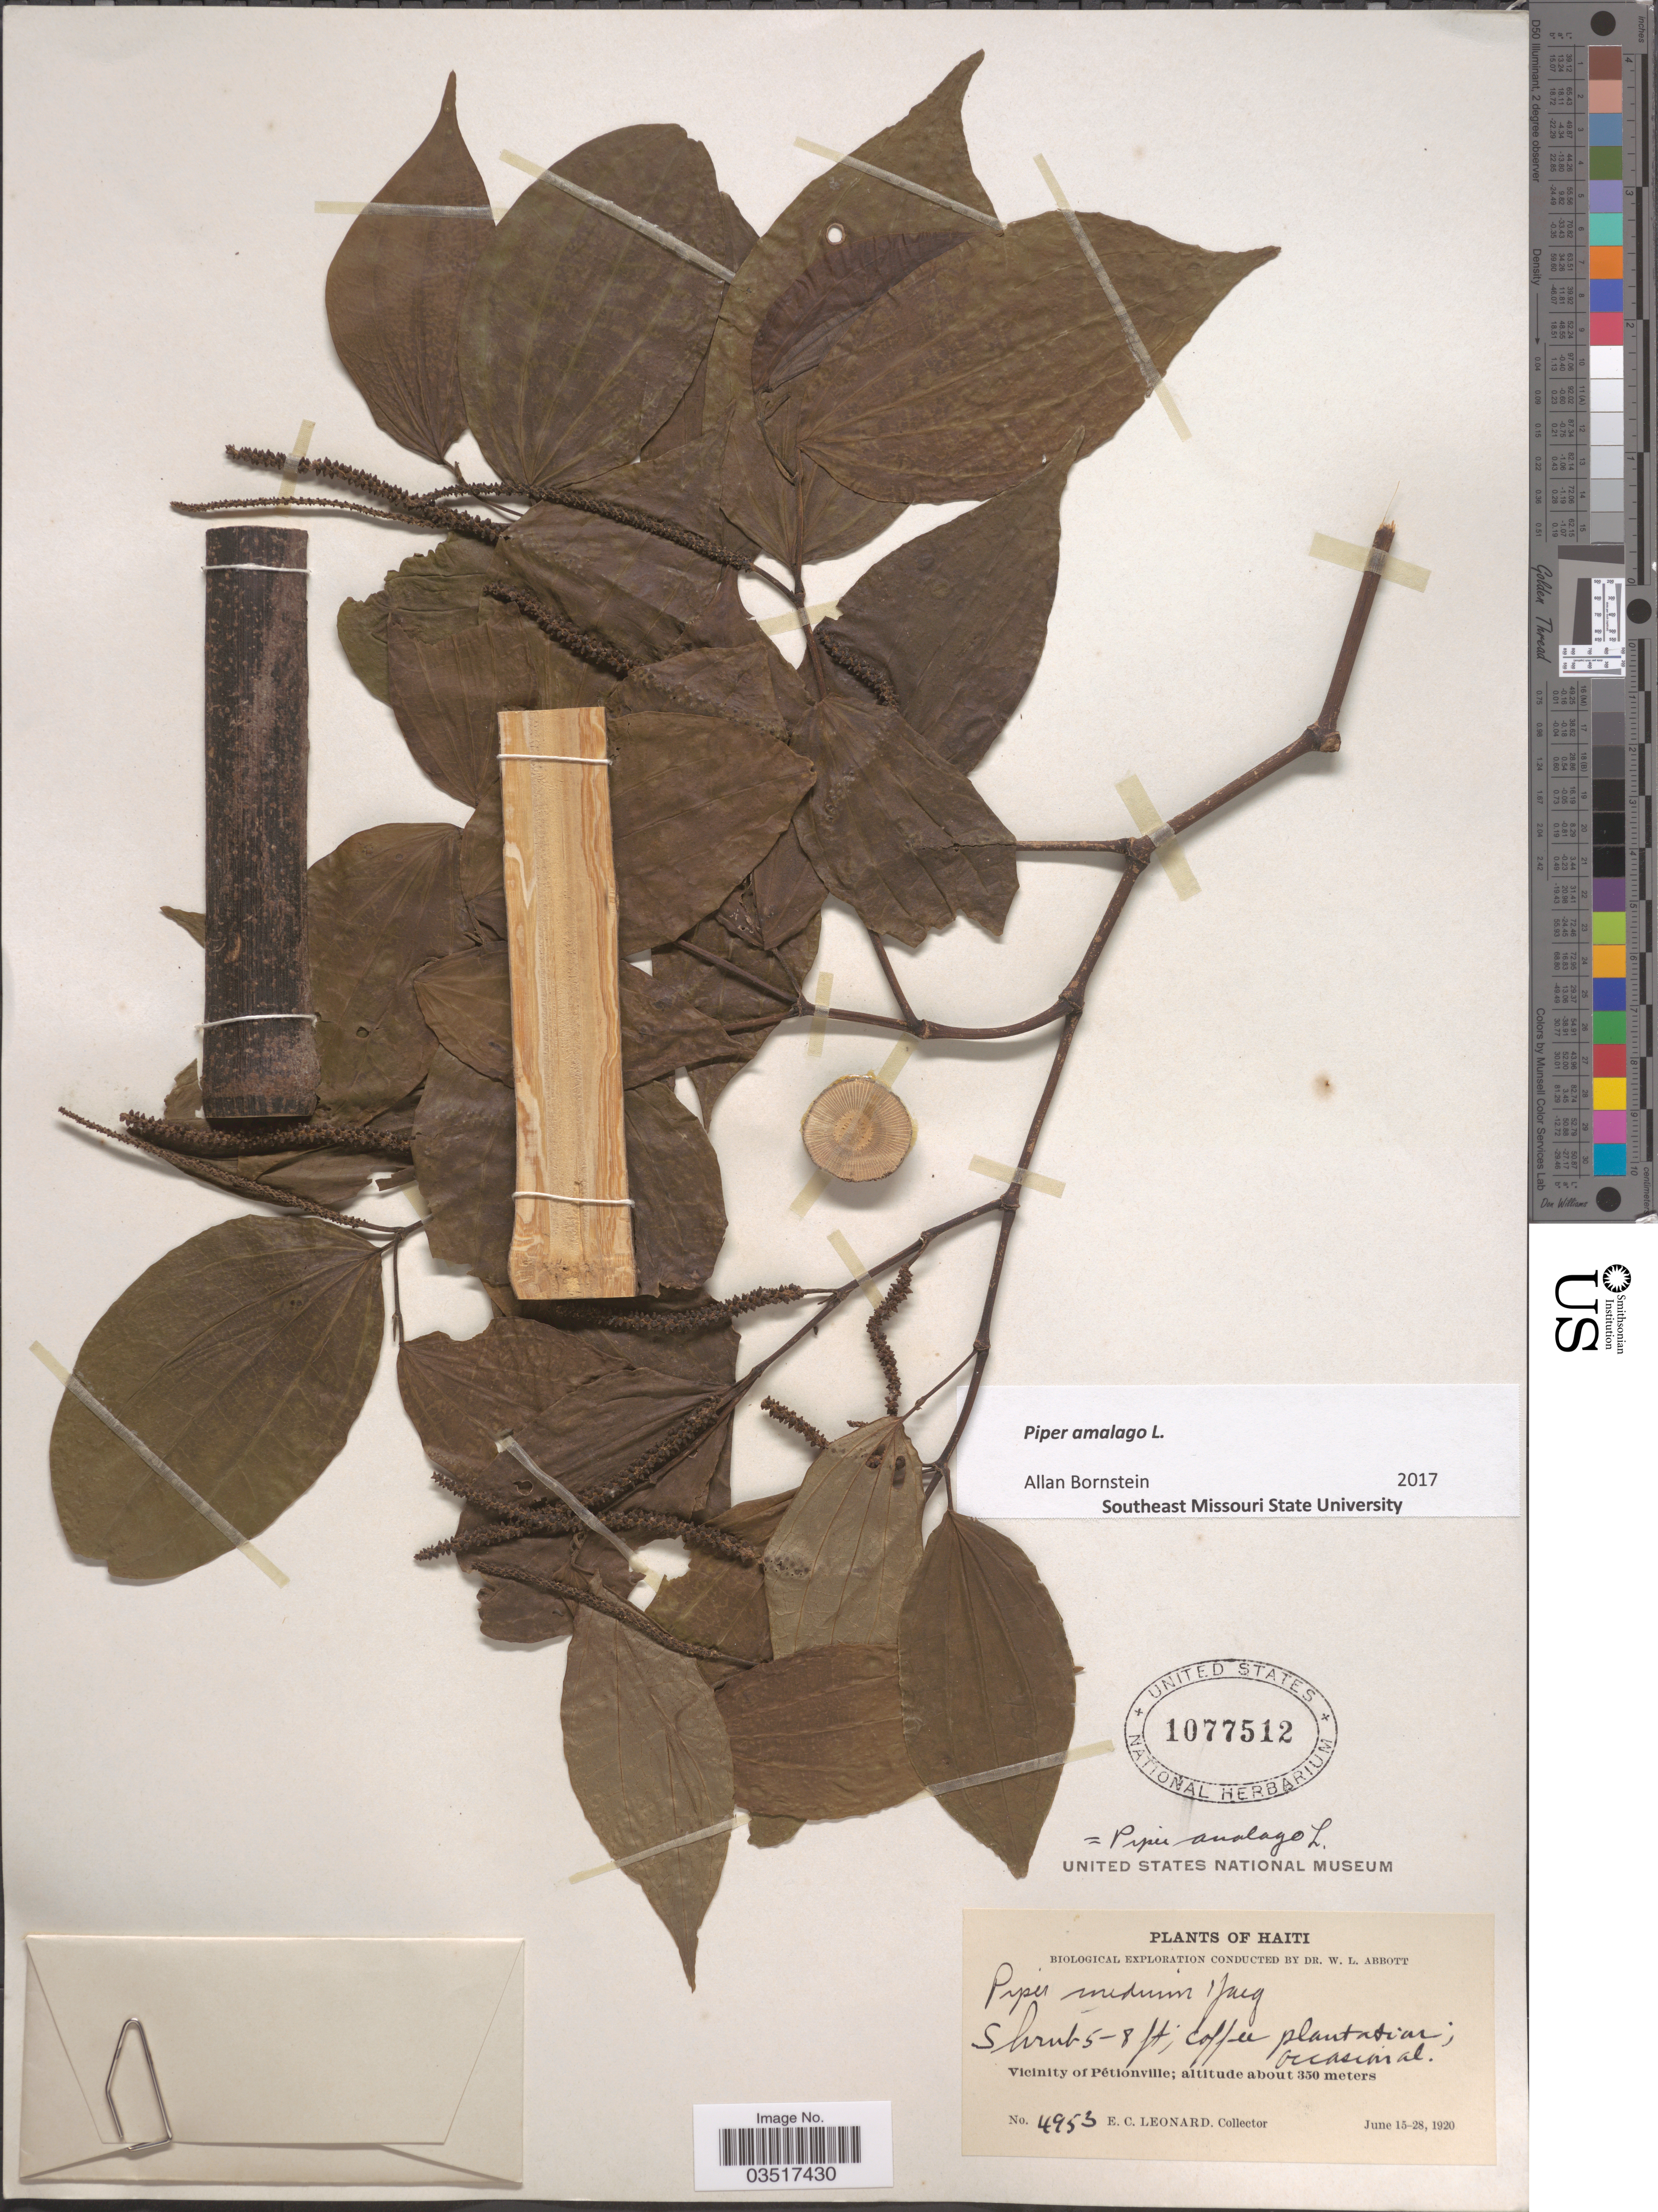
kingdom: Plantae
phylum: Tracheophyta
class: Magnoliopsida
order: Piperales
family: Piperaceae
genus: Piper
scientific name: Piper amalago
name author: L.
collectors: E. C. Leonard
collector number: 4953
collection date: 1920-06-15/1920-06-28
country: Haiti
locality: Vicinity of Pétionville.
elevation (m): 350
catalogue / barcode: US 1077512